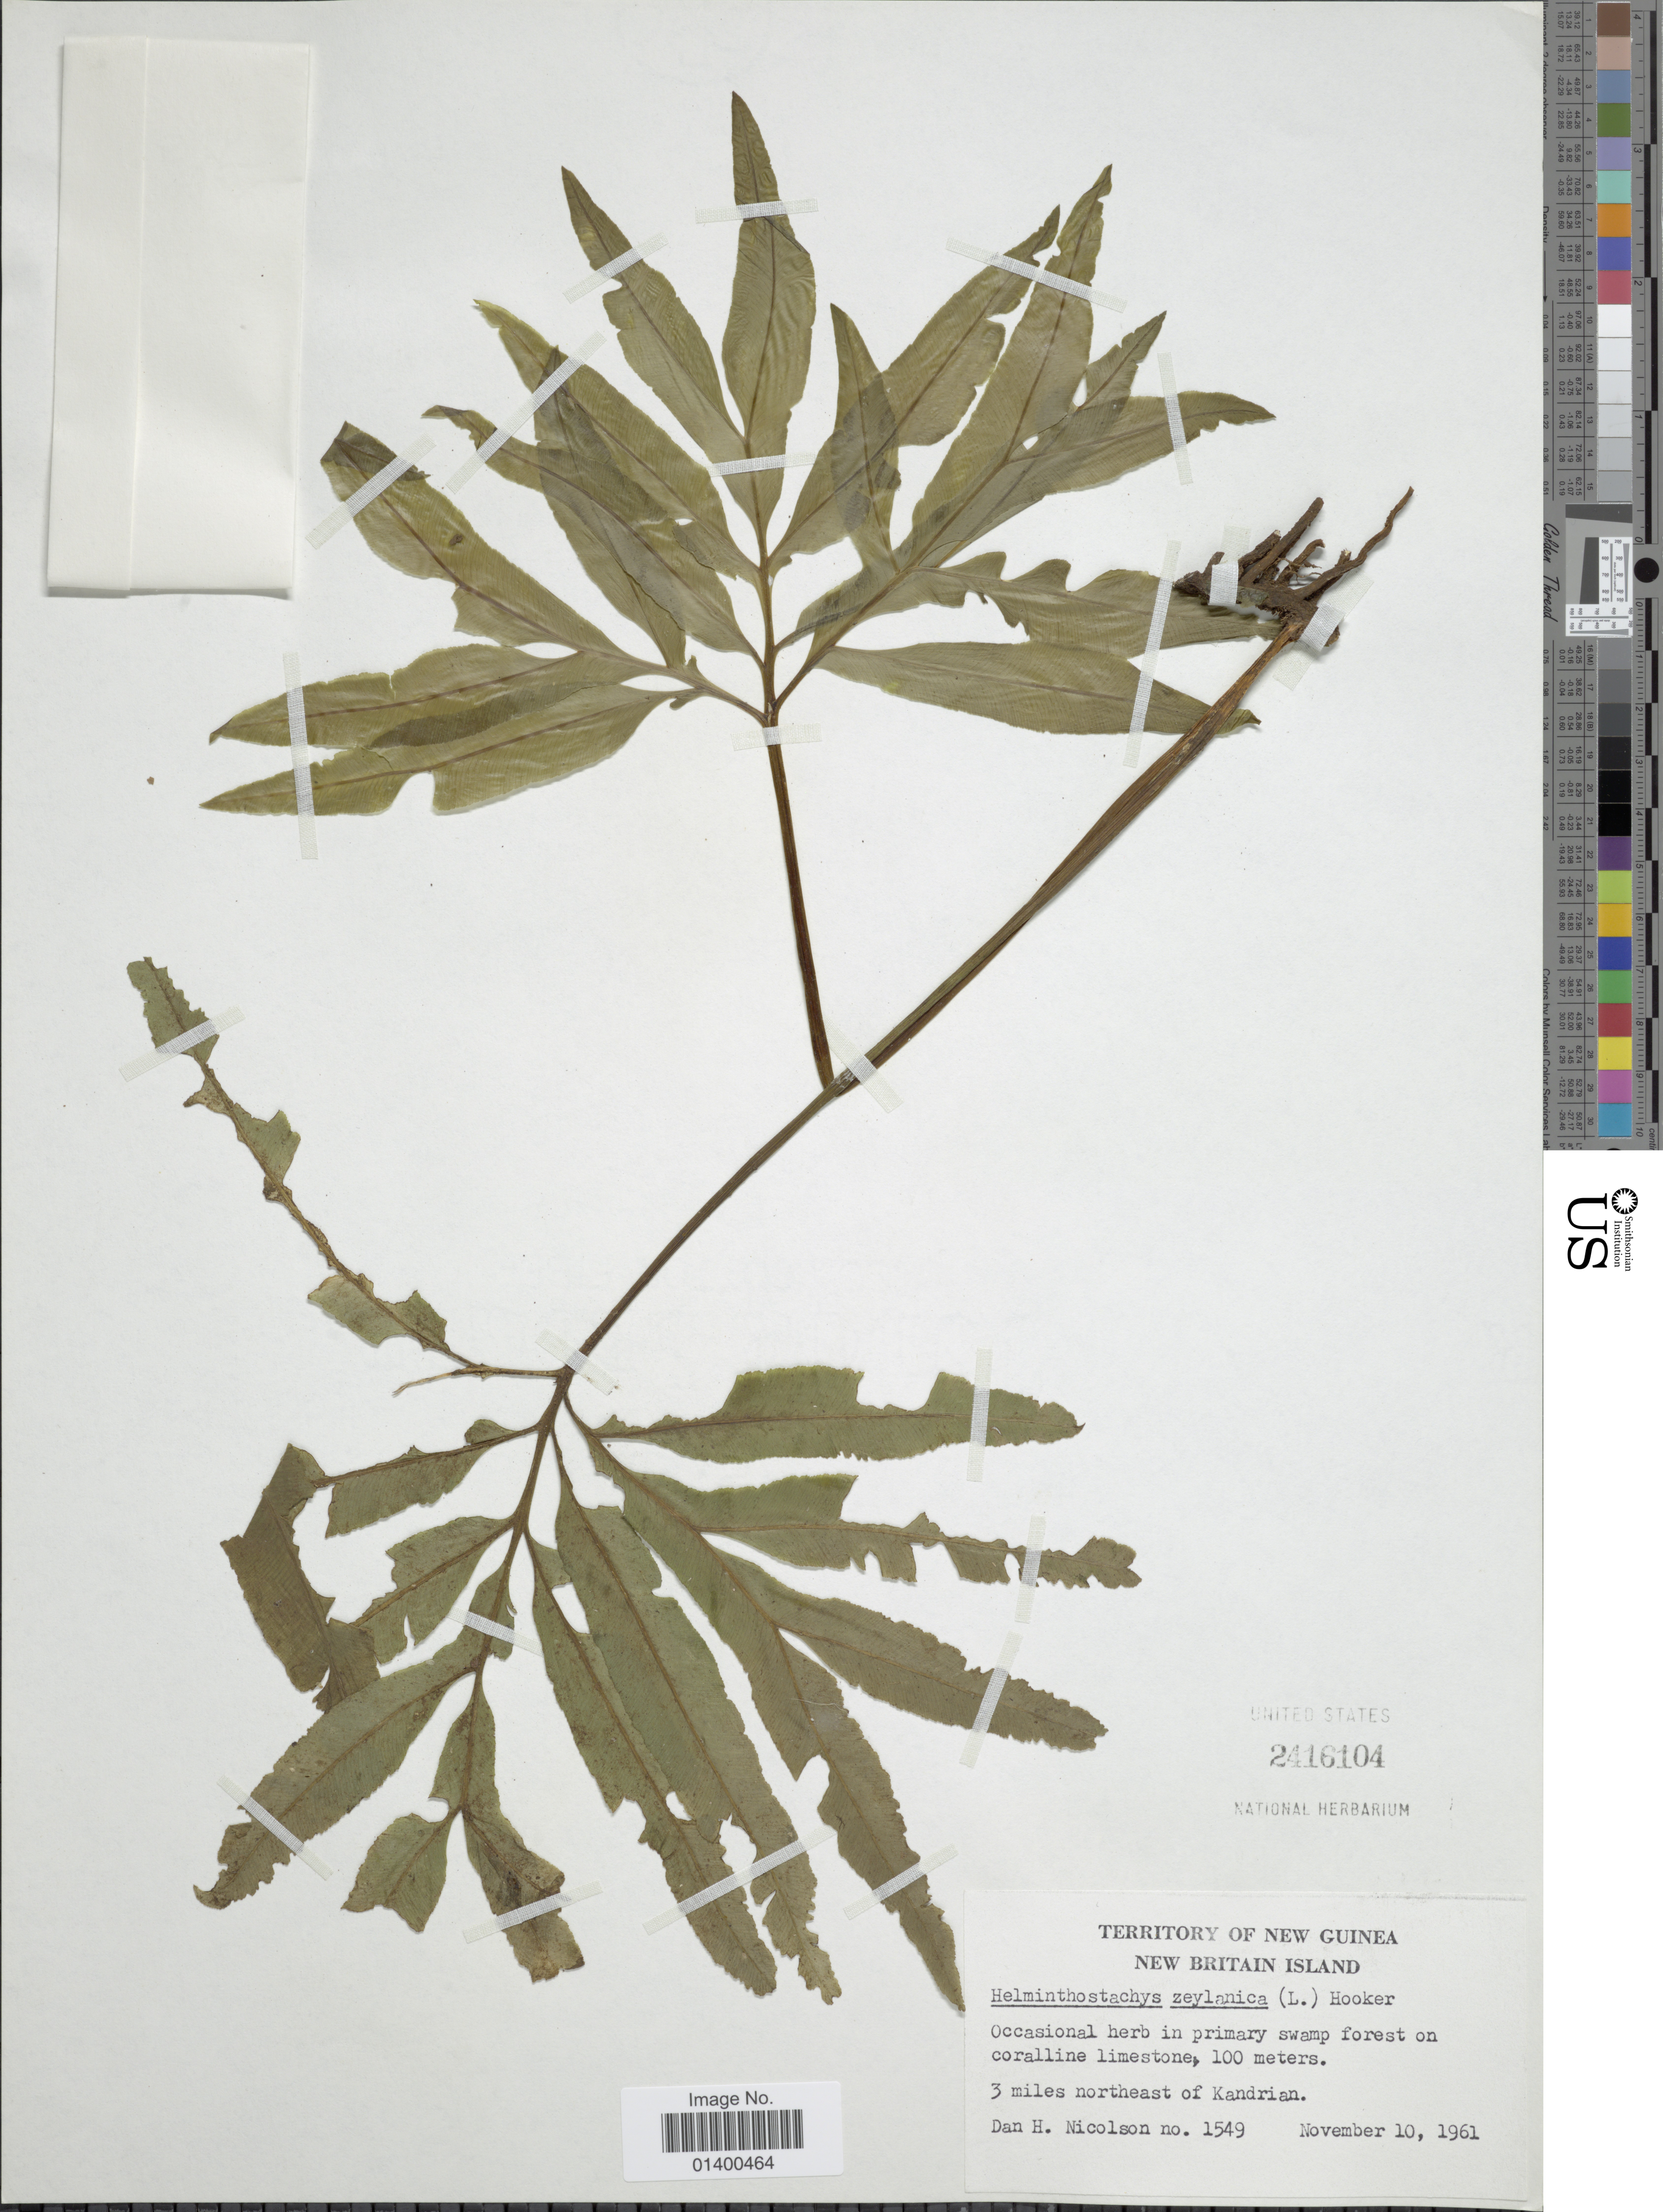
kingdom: Plantae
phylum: Tracheophyta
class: Polypodiopsida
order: Ophioglossales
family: Ophioglossaceae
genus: Helminthostachys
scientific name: Helminthostachys zeylanica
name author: (L.) Hook.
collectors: D. H. Nicolson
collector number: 1549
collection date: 1961-11-10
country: Papua New Guinea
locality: Territory of New Guinea, New Britain Island, 3 miles northeast of Kandrian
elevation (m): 100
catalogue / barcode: US 2416104